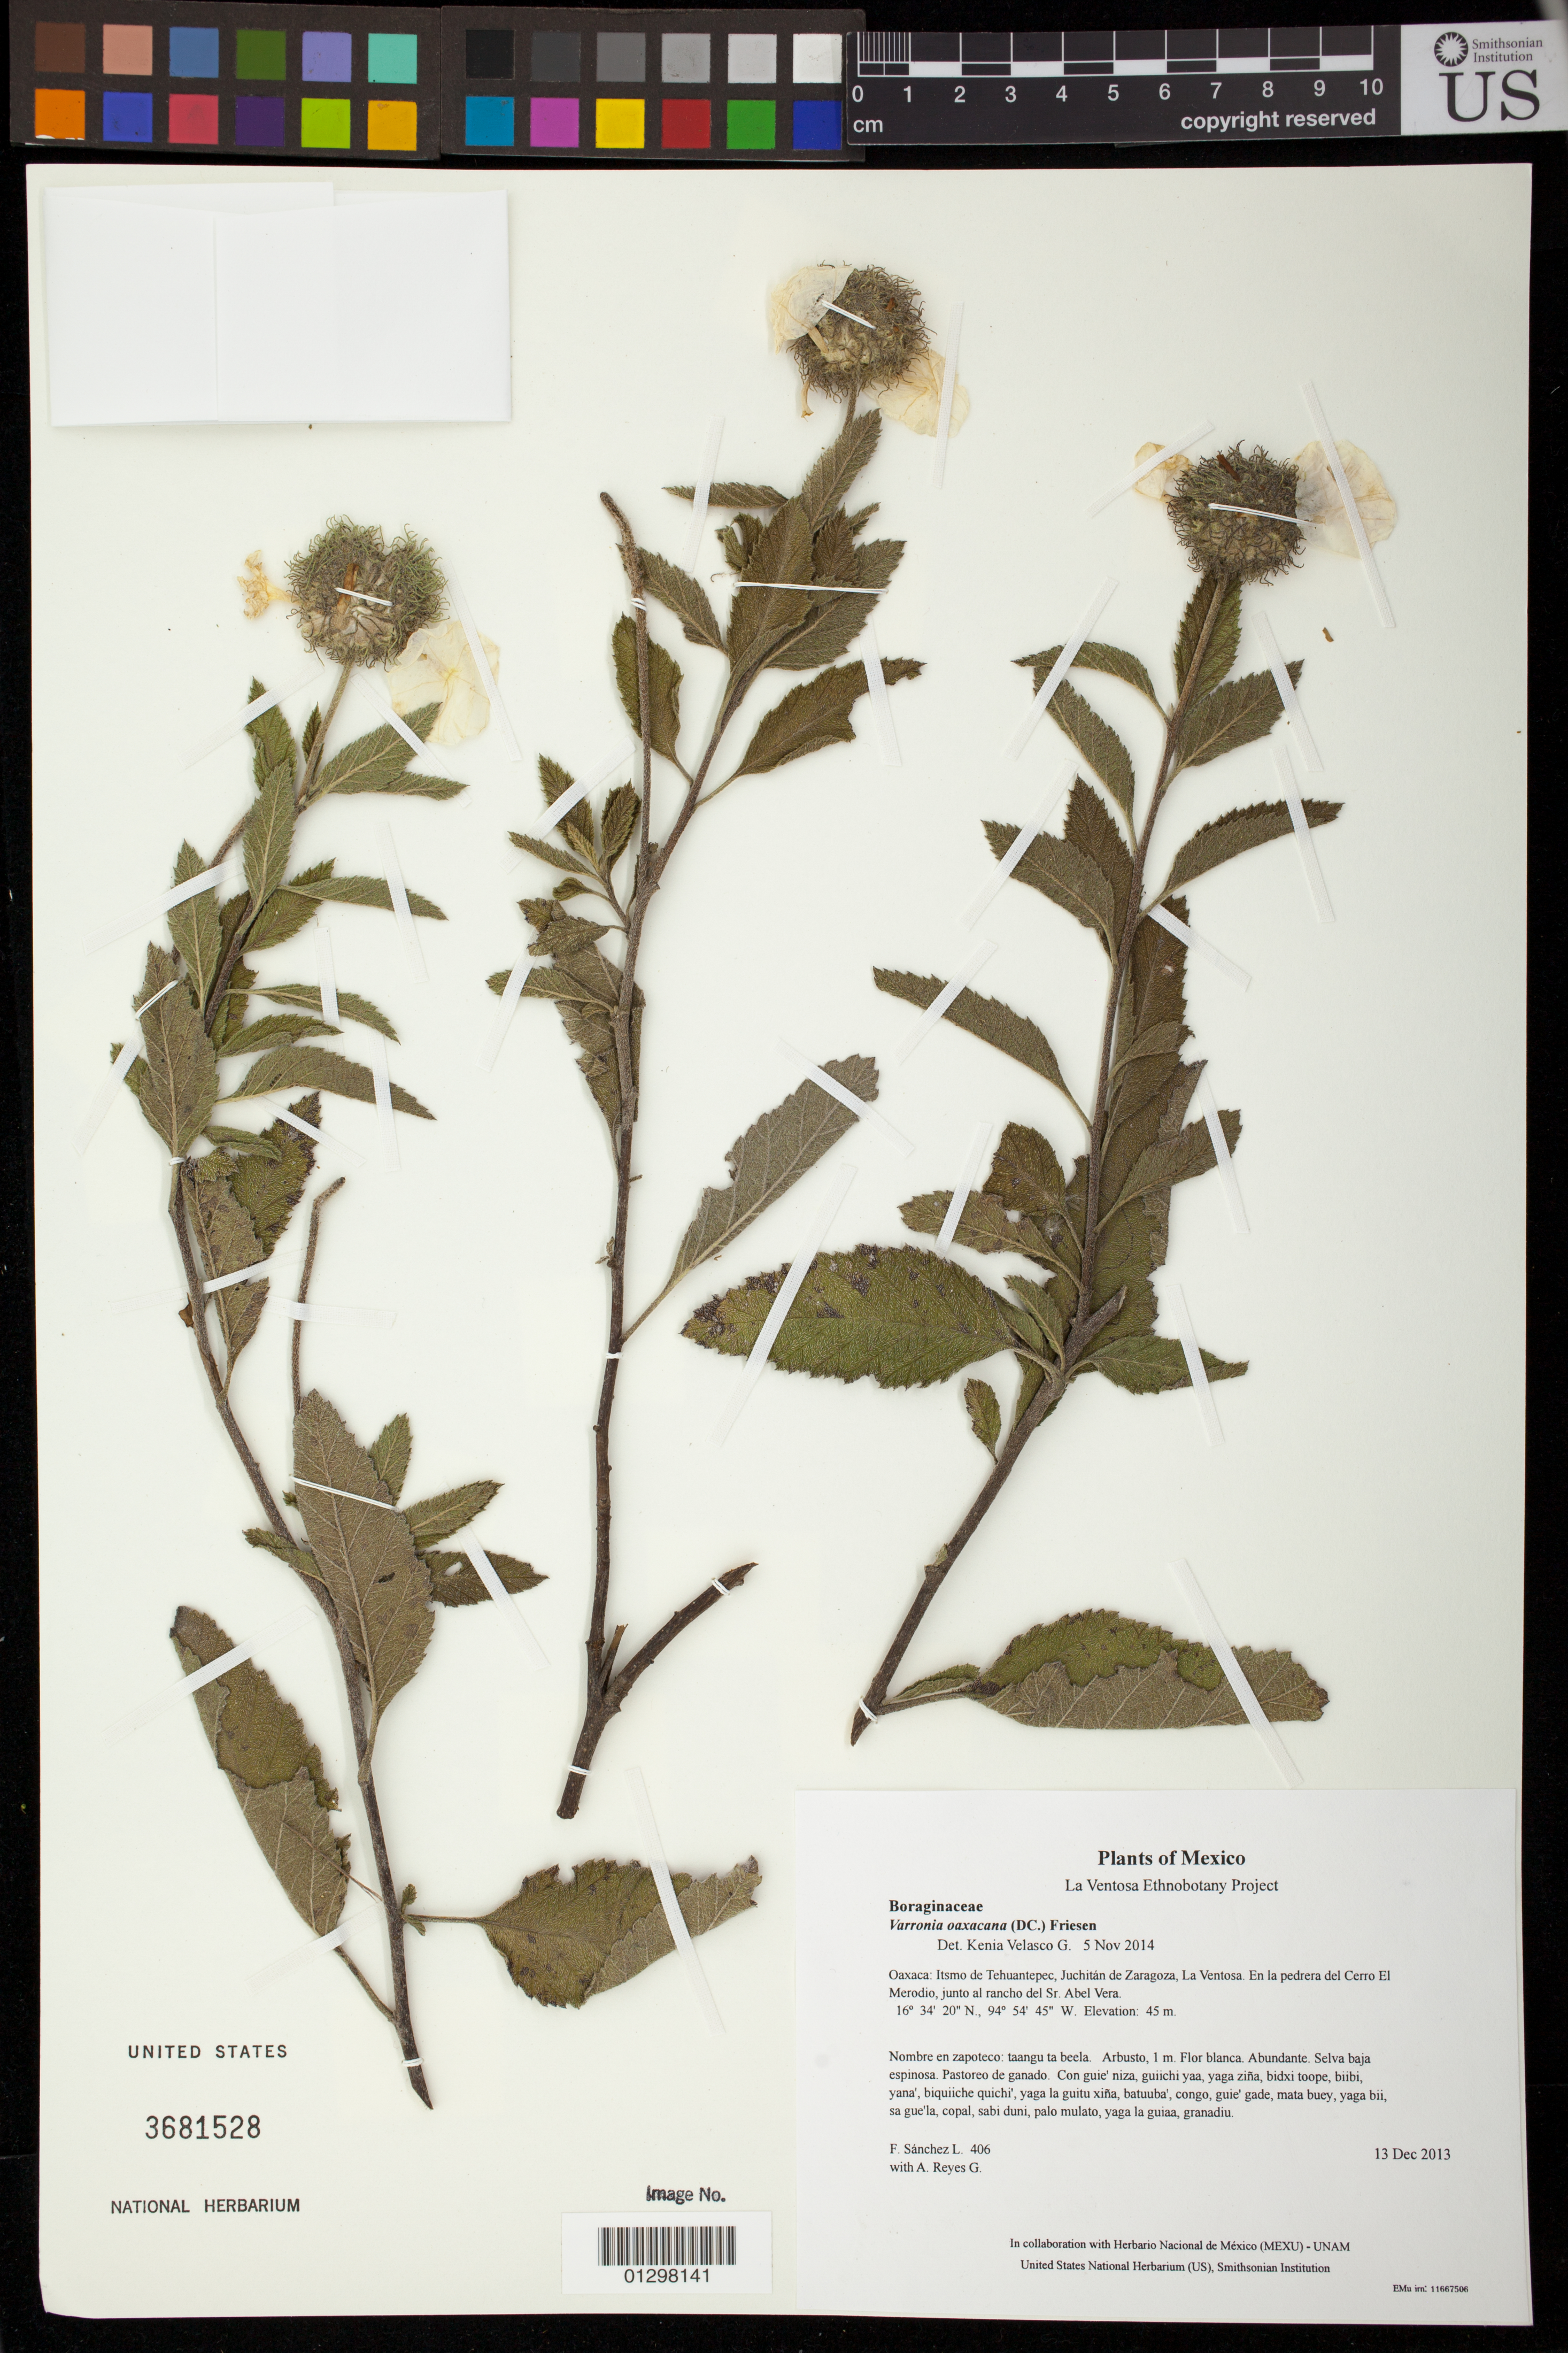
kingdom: Plantae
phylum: Tracheophyta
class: Magnoliopsida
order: Boraginales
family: Cordiaceae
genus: Varronia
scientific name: Varronia oaxacana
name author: (DC.) Friesen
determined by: Velasco G., Kenia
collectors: F. Sánchez L. & A. Reyes G.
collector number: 406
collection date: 2013-12-13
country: Mexico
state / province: Oaxaca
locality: Itsmo de Tehuantepec, Juchitán de Zaragoza, La Ventosa. En la pedrera del Cerro El Merodio, junto al rancho del Sr. Abel Vera.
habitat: Selva baja espinosa. Pastoreo de ganado.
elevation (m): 45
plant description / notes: JEBOT, MEXU, SERO, US; Yaga bandaga. 1 m. Guie' naquichi'. Stale.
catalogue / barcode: US 3681528